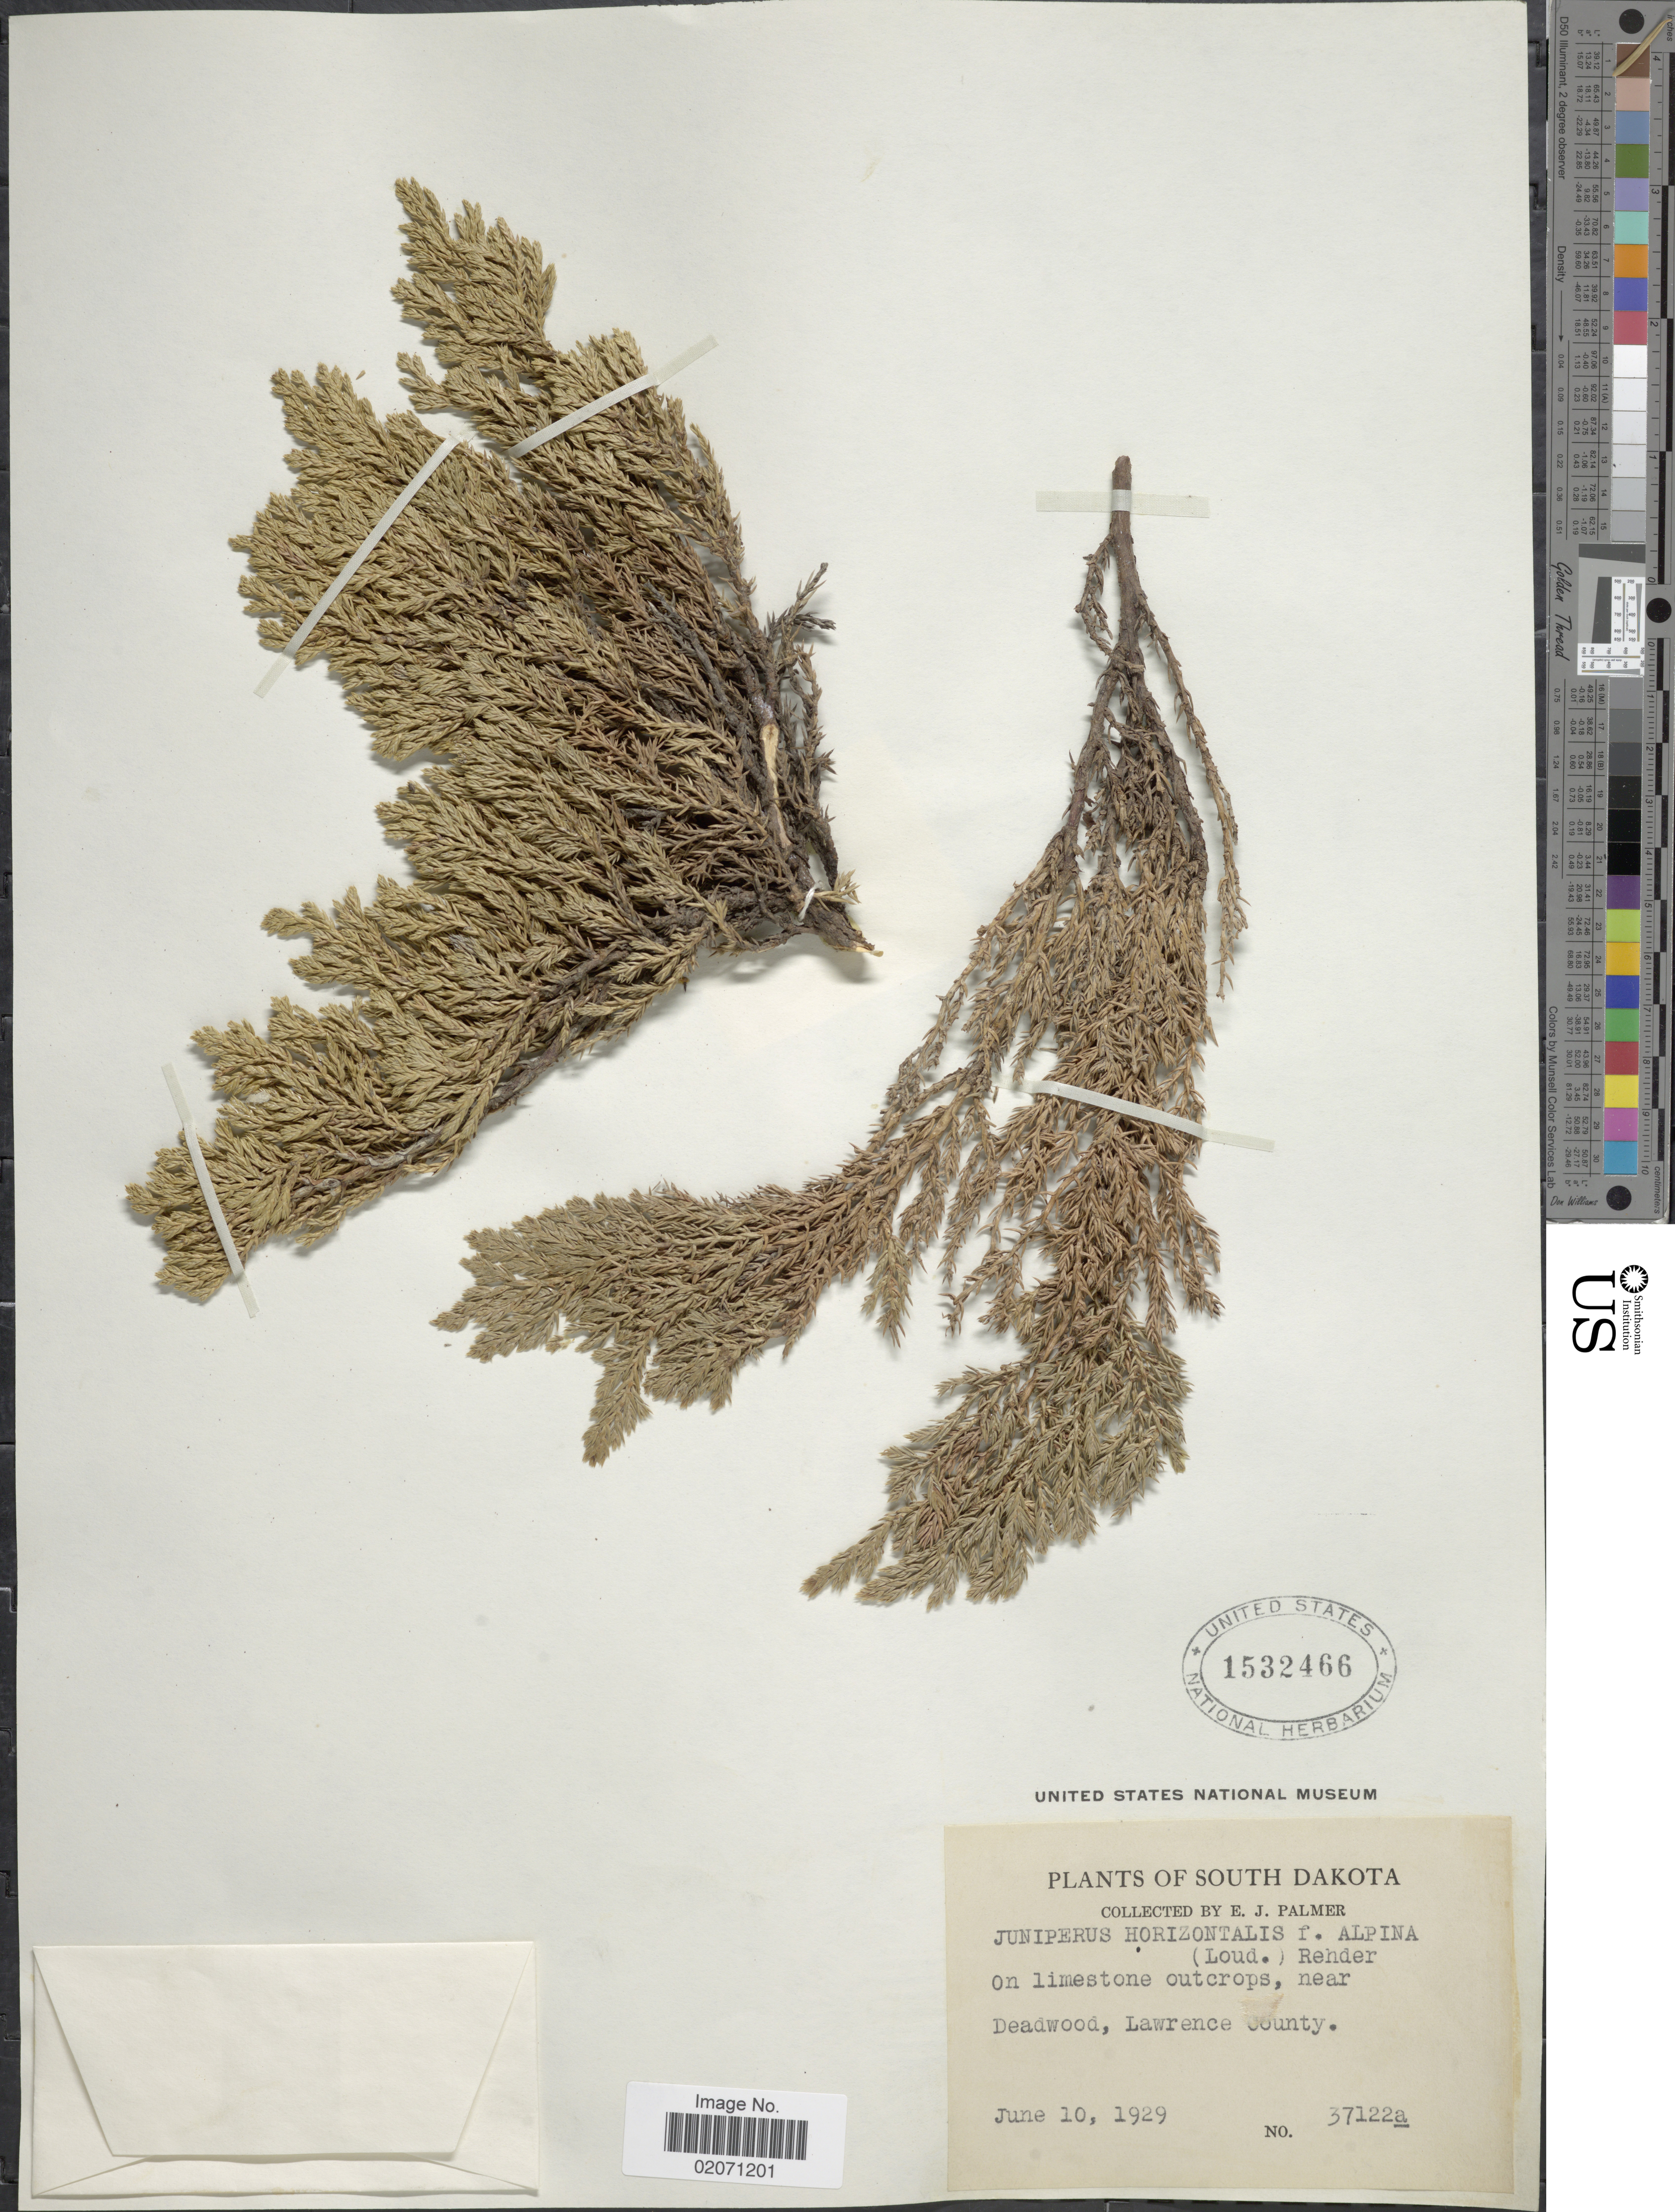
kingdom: Plantae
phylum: Tracheophyta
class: Pinopsida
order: Pinales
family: Cupressaceae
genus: Juniperus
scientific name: Juniperus horizontalis f. alpina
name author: (Lodd. ex Loudon) Rehder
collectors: E. J. Palmer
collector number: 37122a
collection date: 1929-06-10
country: United States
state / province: South Dakota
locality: Deadwood, Lawrence County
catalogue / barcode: US 1532466